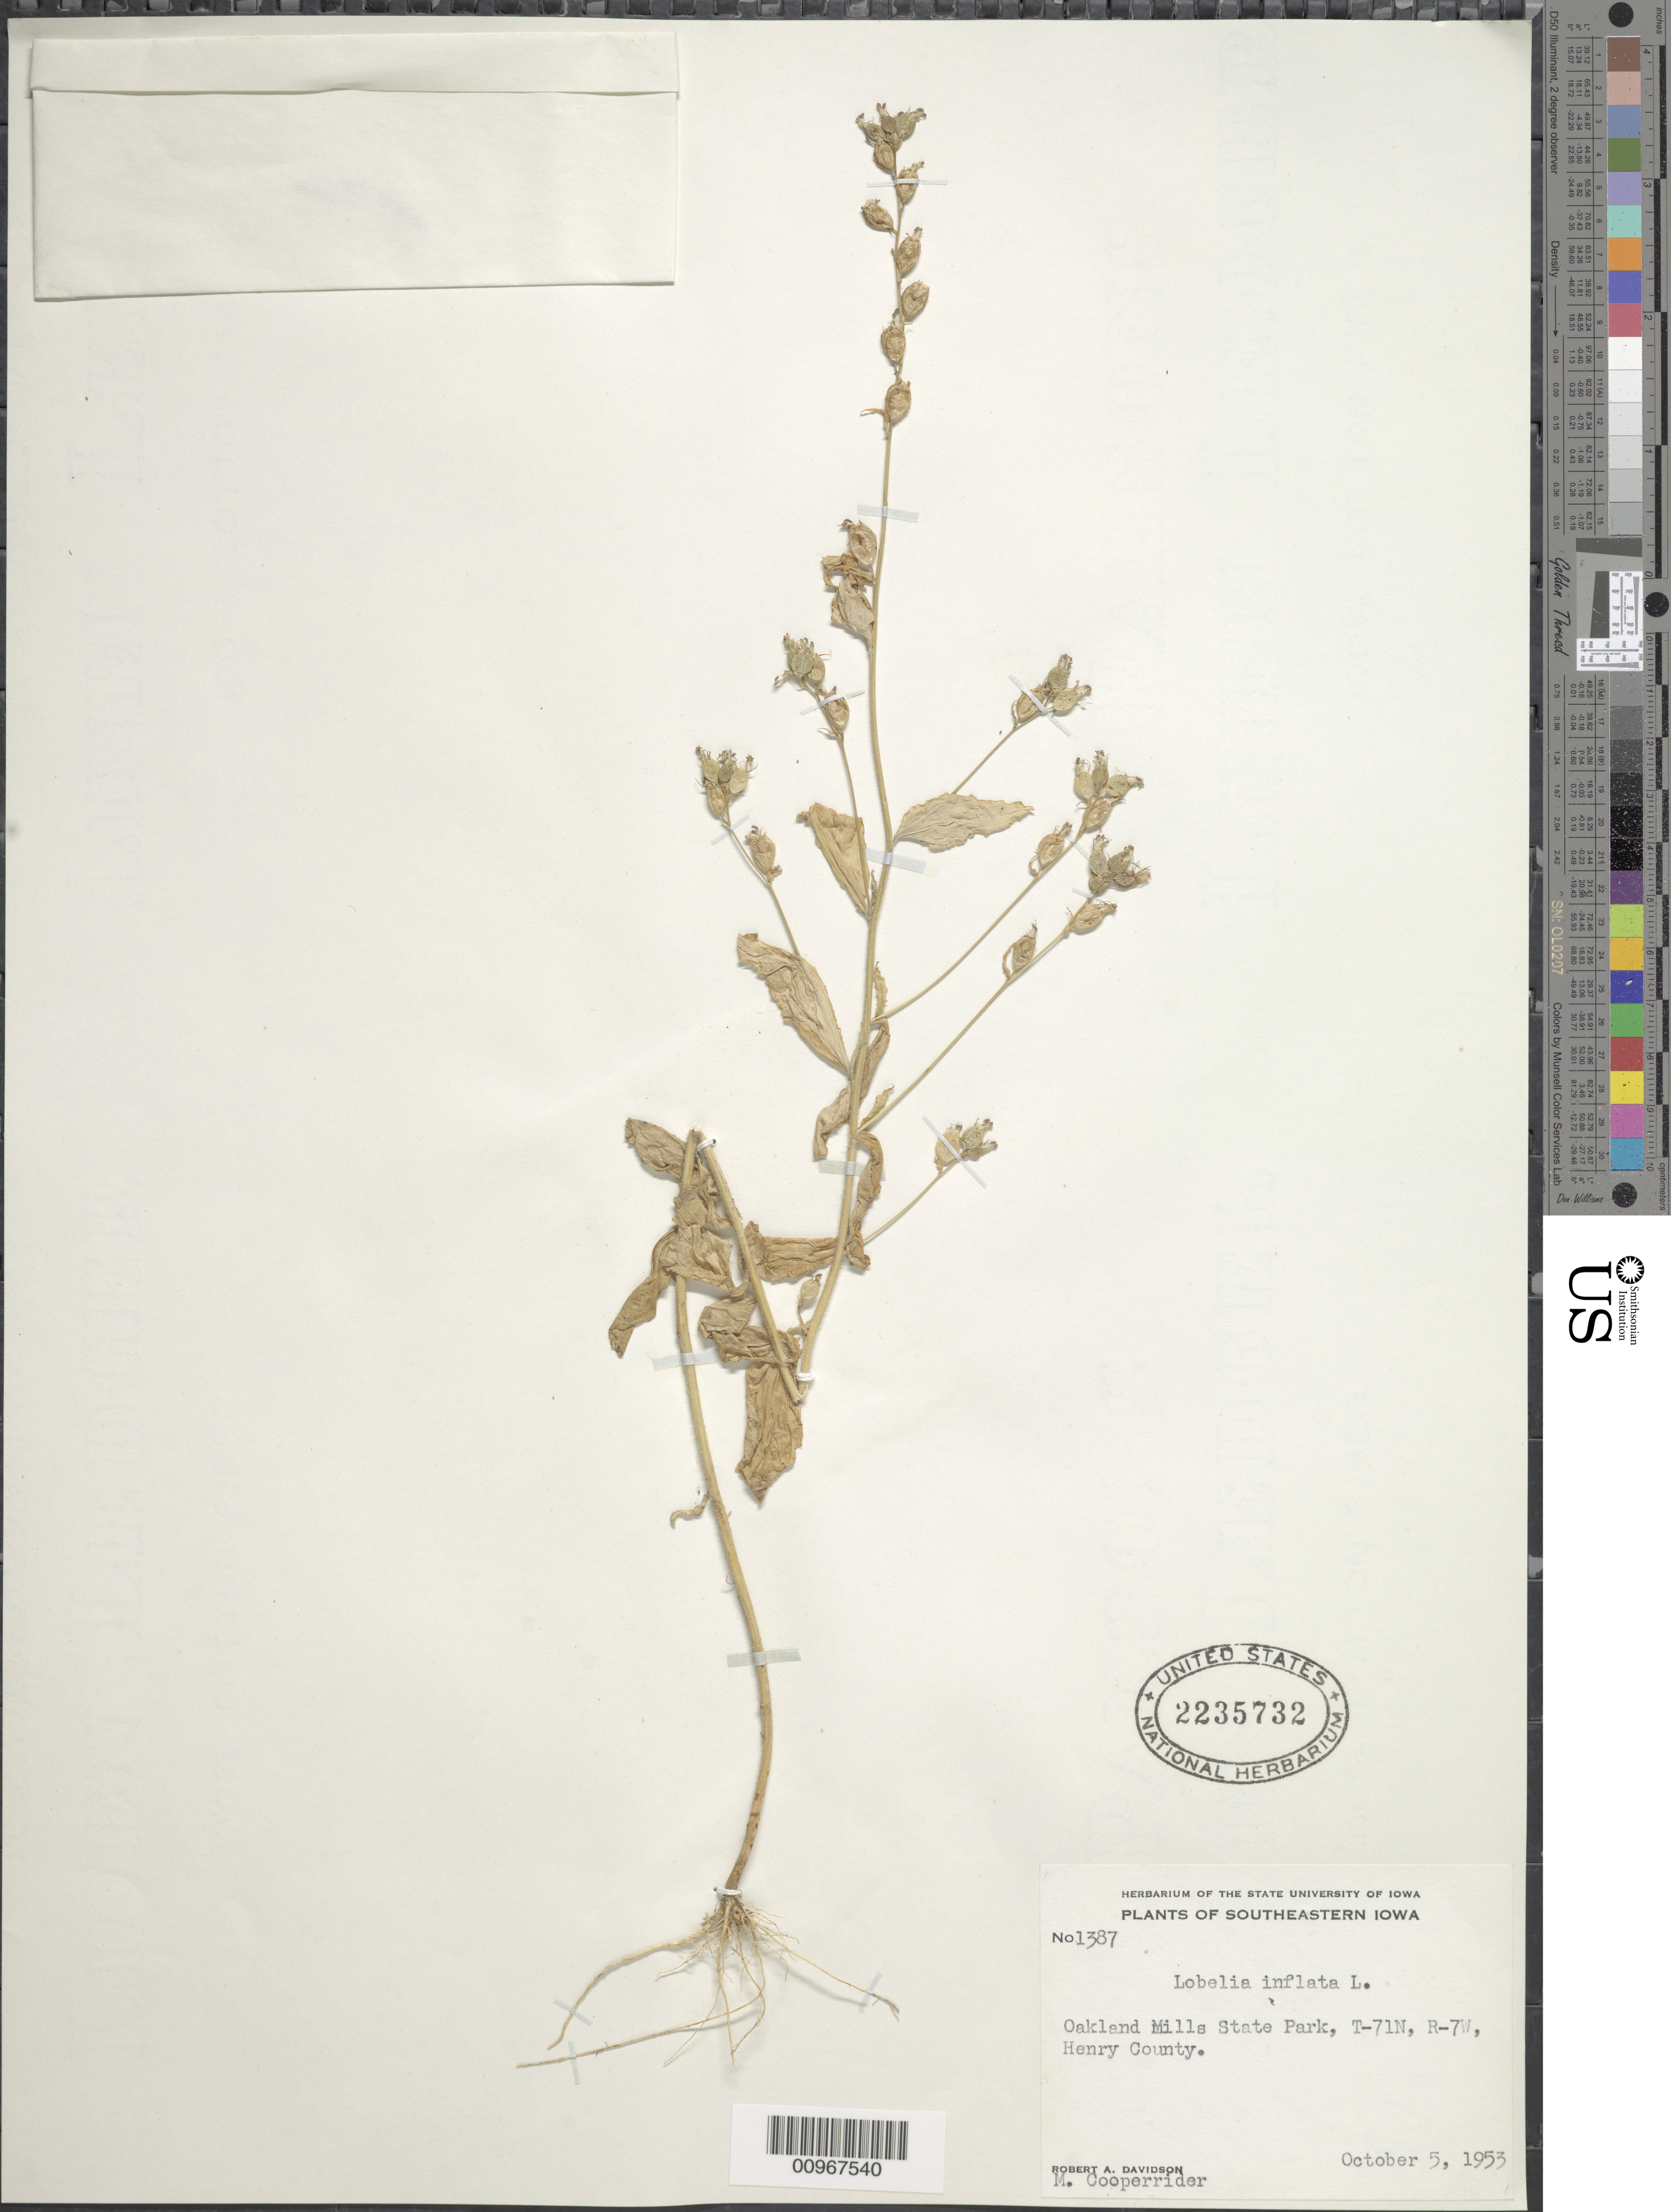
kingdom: Plantae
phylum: Tracheophyta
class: Magnoliopsida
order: Asterales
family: Campanulaceae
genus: Lobelia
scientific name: Lobelia inflata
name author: L.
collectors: R. A. Davidson & M. Cooperrider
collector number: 1387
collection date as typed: October 5, 1953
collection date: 1953-10-05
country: United States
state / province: Iowa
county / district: Henry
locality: Oakland Mills State Park, T-71N, R-7W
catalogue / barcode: US 2235732